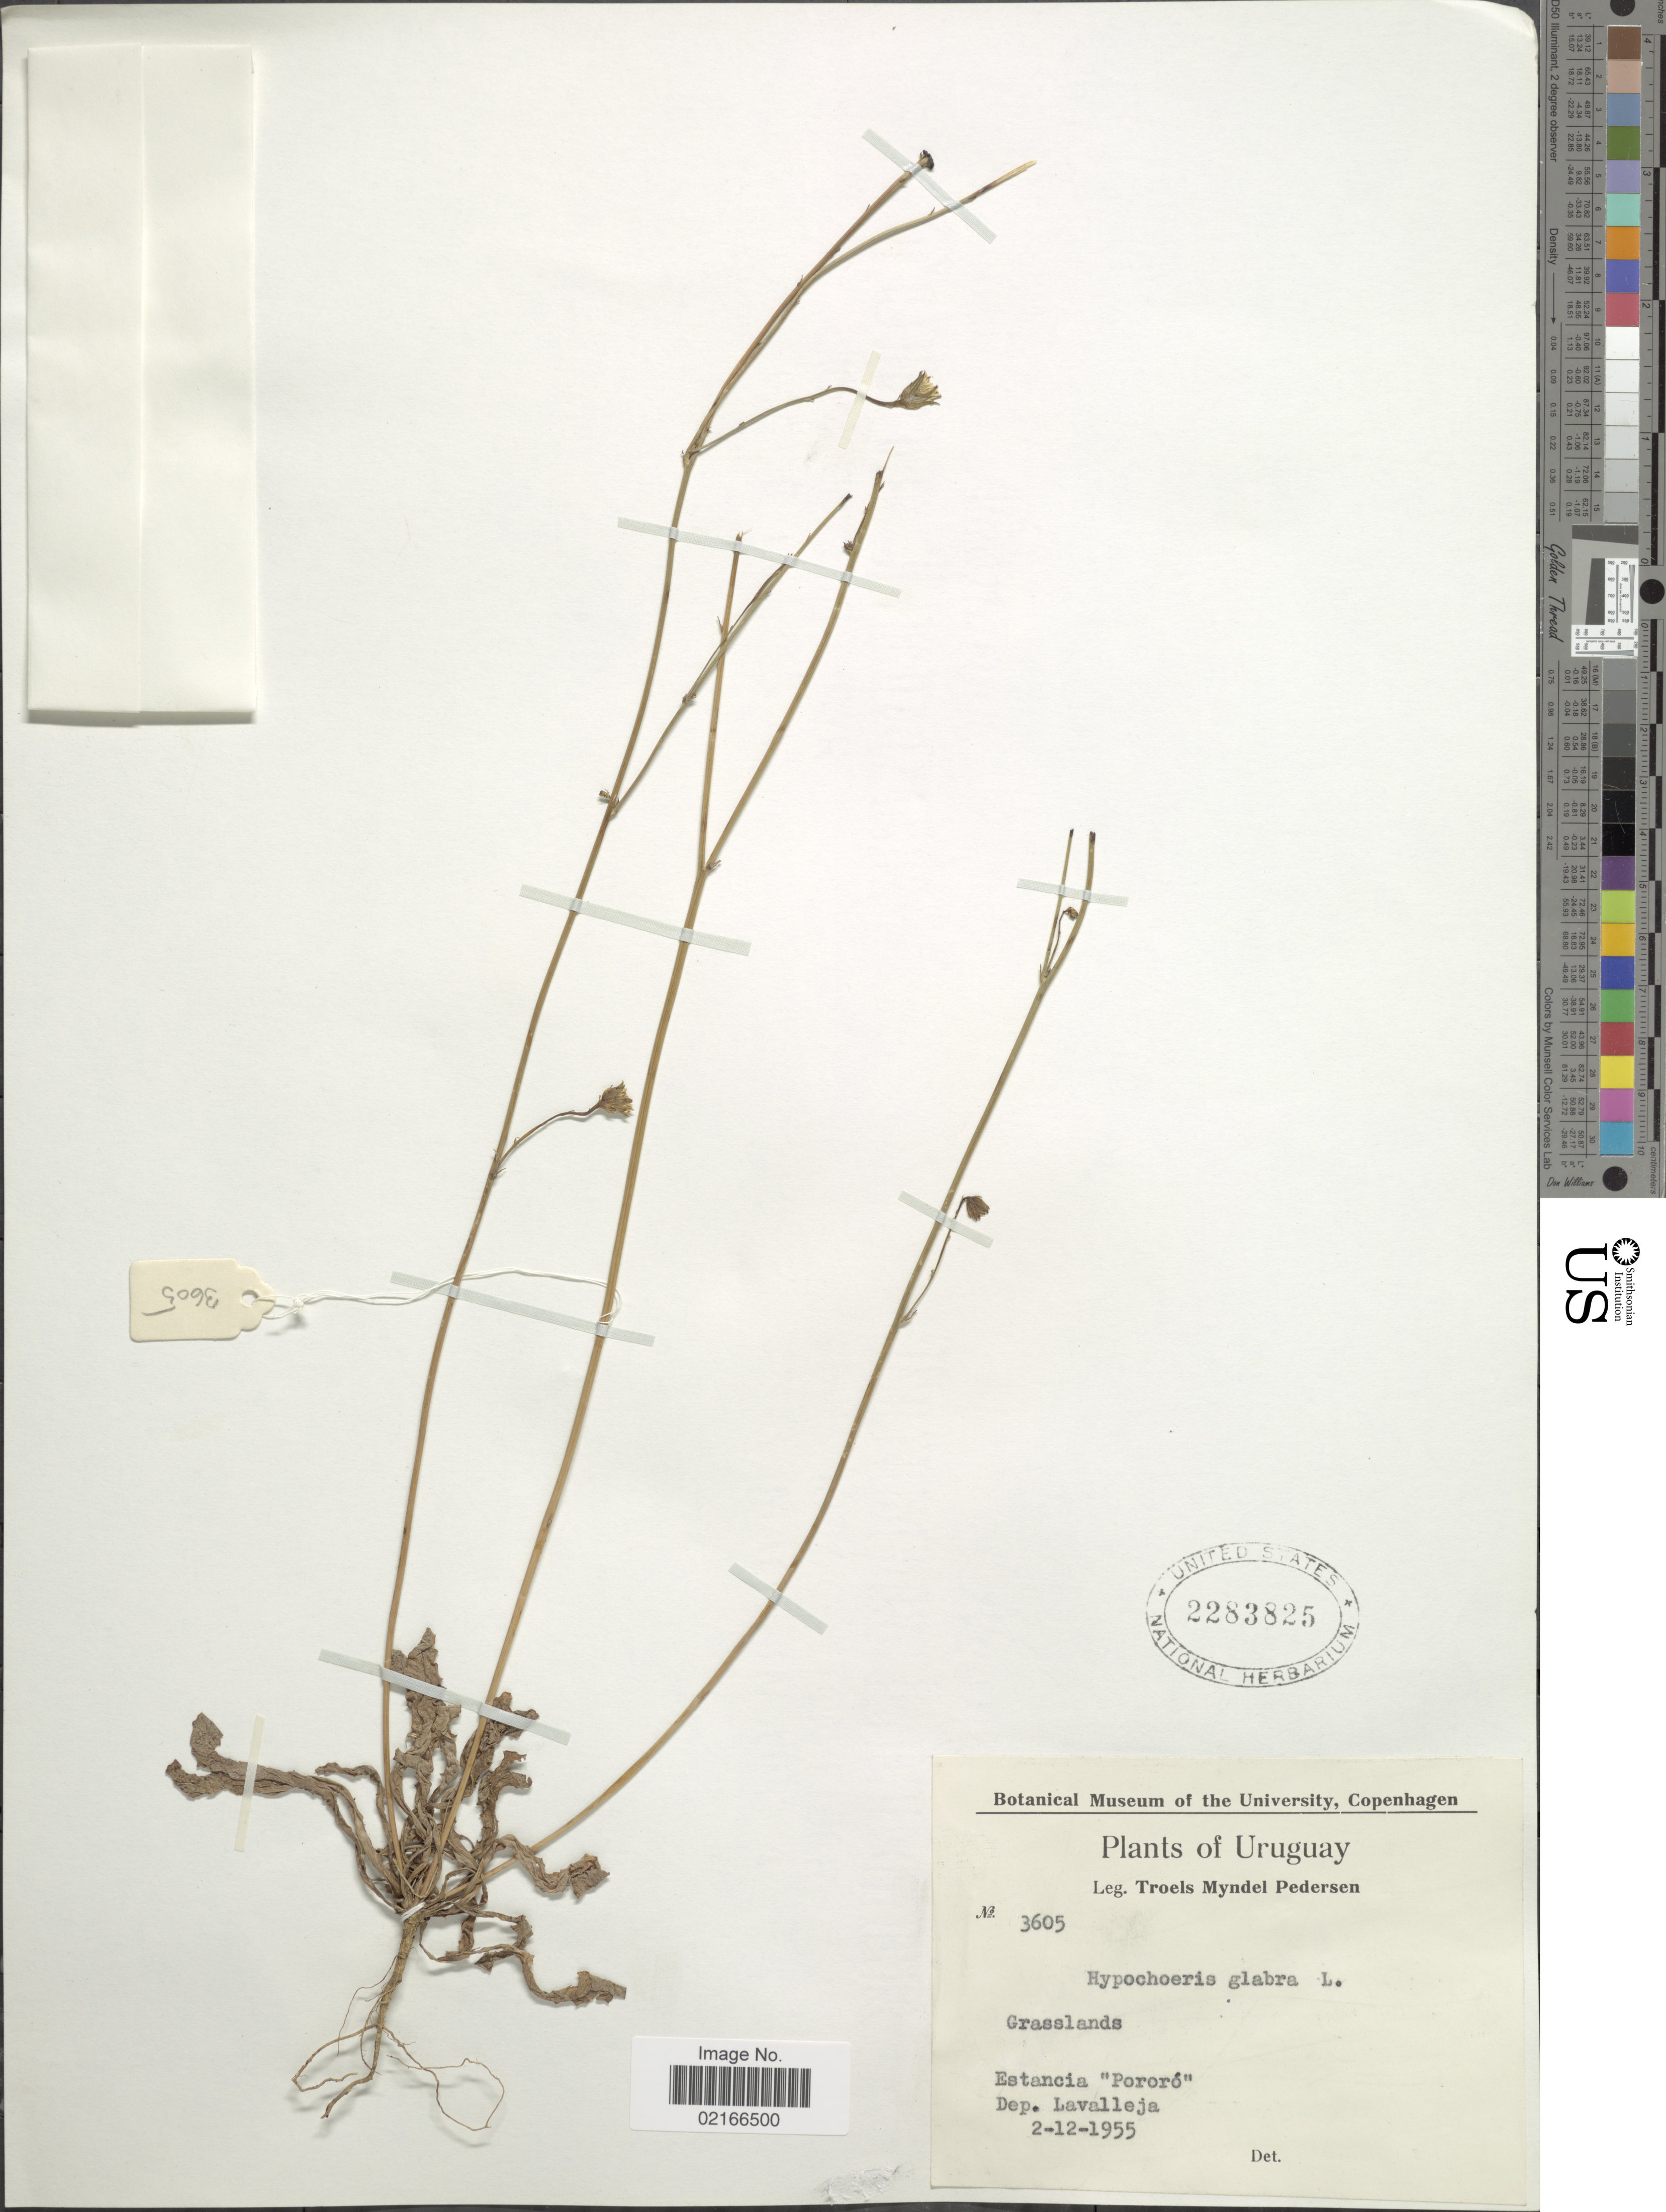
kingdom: Plantae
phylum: Tracheophyta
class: Magnoliopsida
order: Asterales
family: Asteraceae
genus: Hypochaeris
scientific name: Hypochaeris glabra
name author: L.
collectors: T. Pederson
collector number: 3605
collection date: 1955-12-02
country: Uruguay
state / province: Lavalleja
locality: Estancia "Pororó"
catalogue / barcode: US 2283825